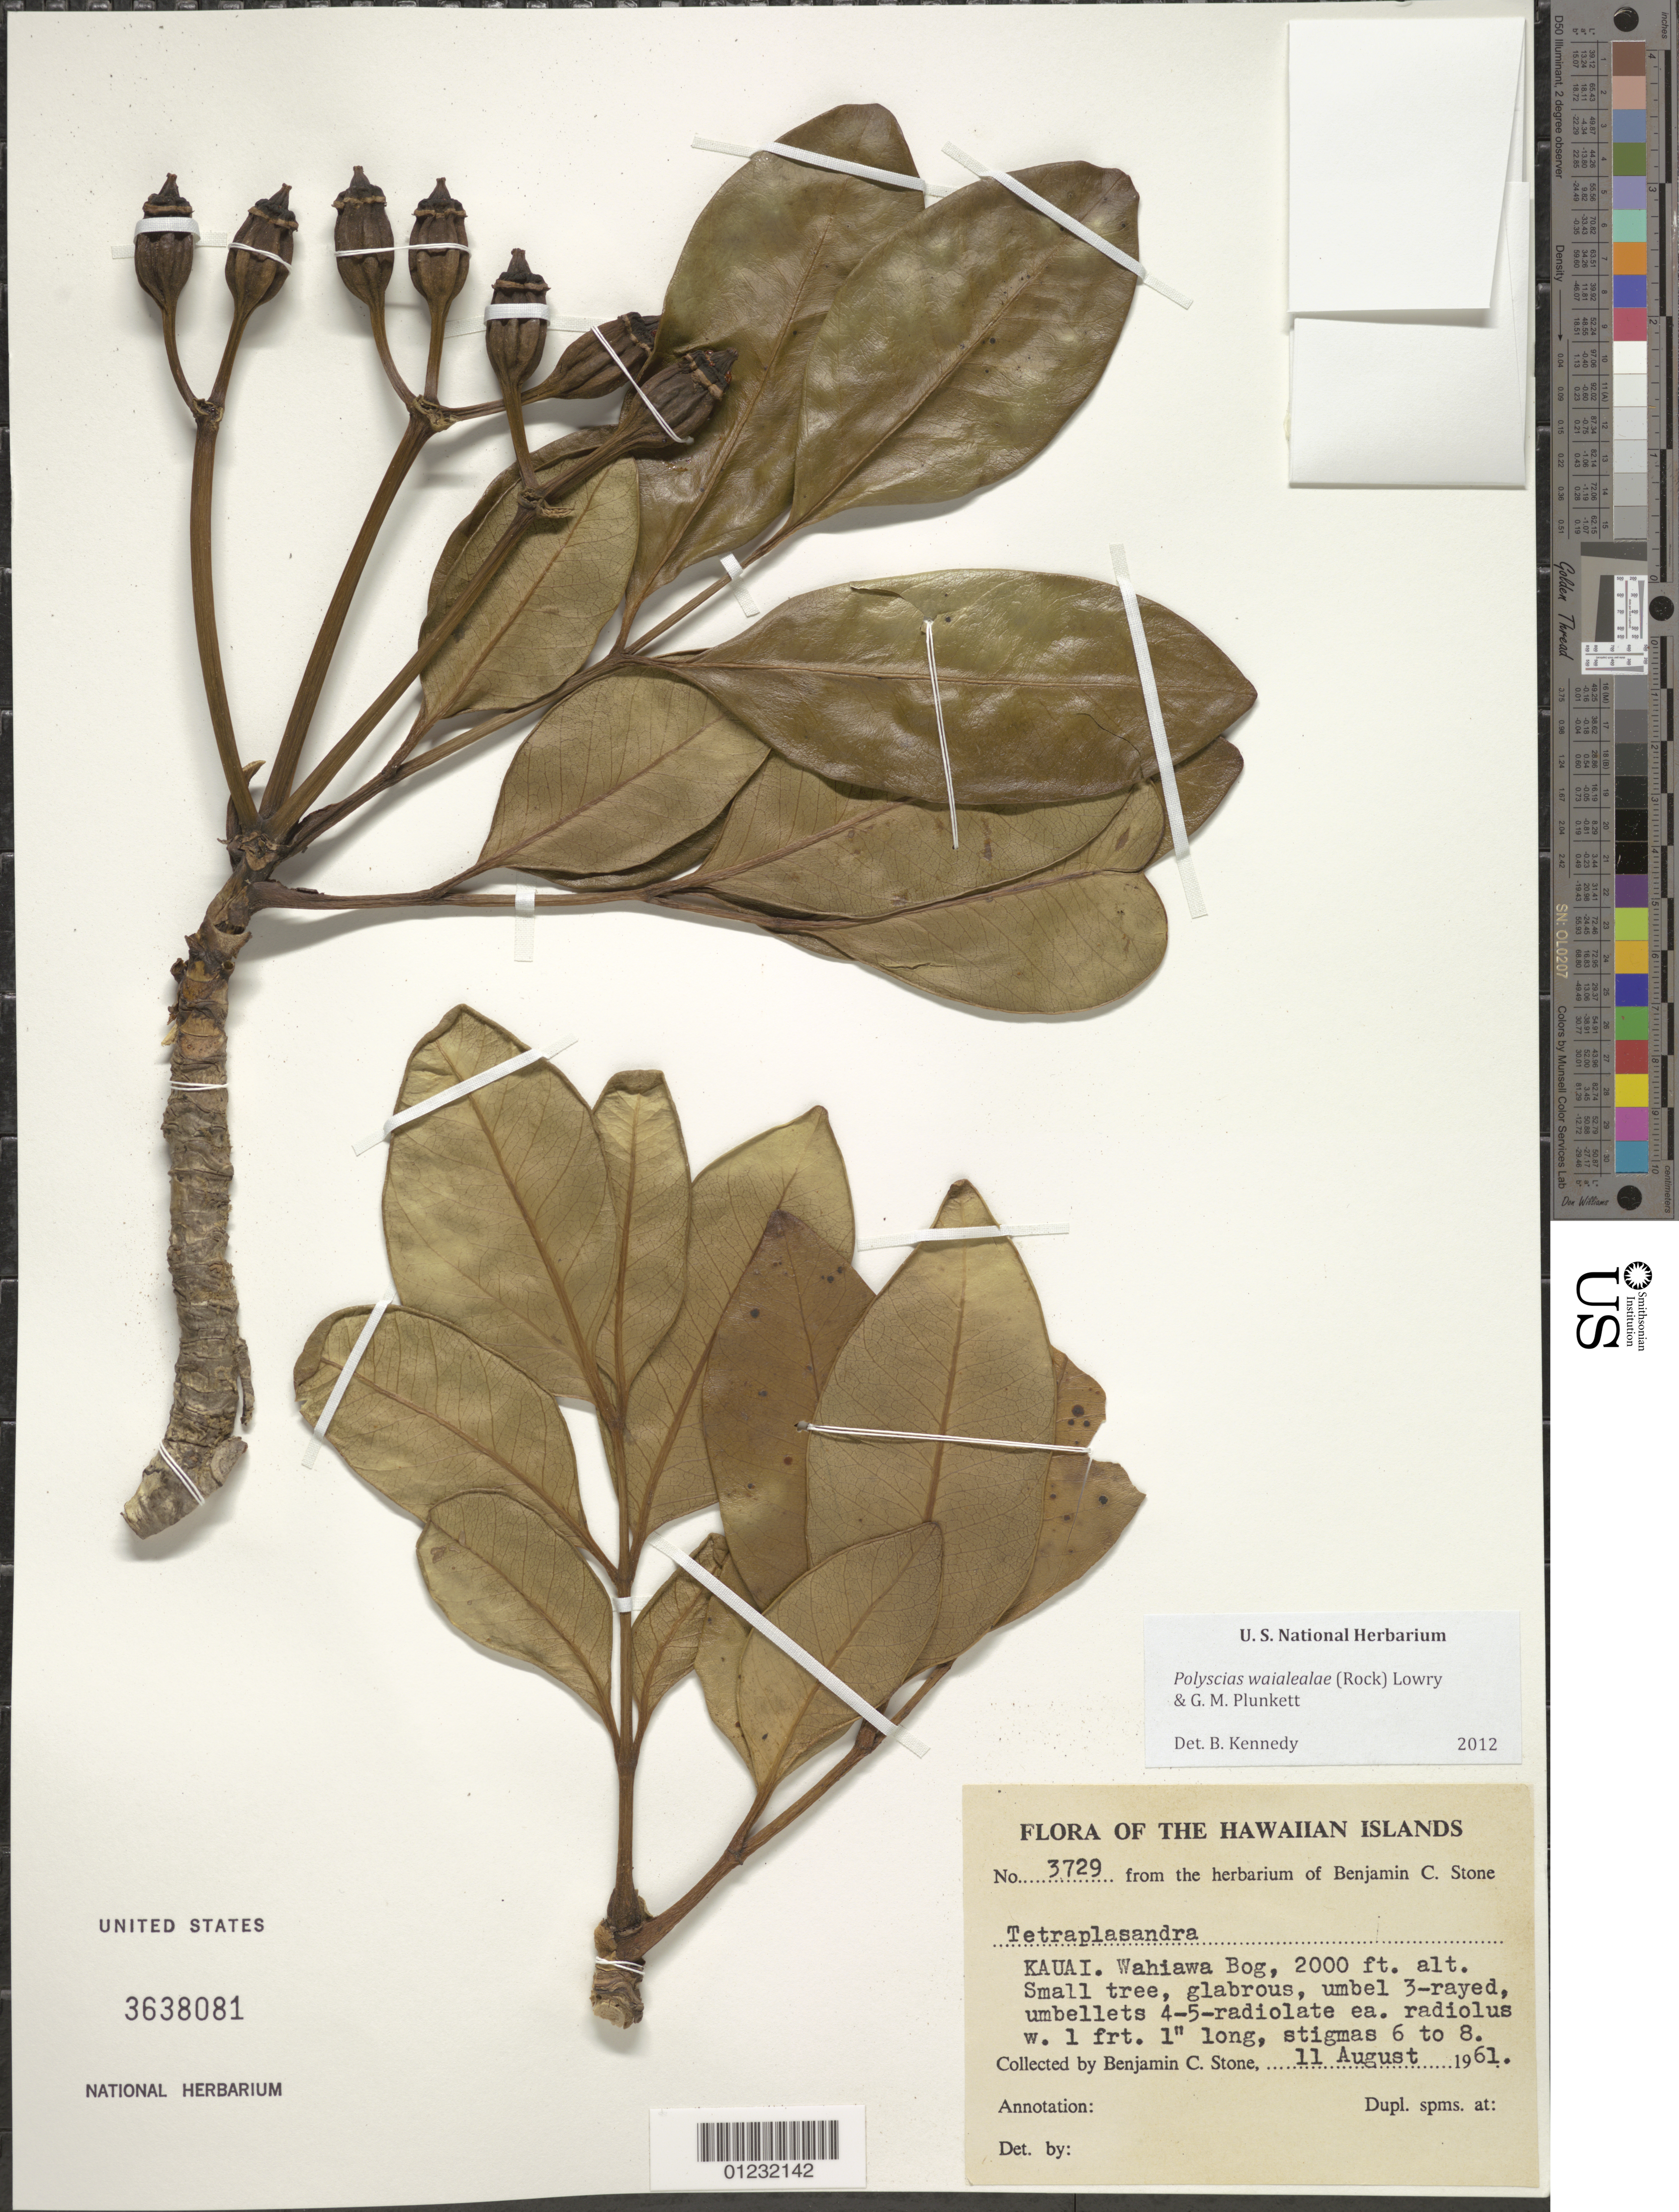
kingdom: Plantae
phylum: Tracheophyta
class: Magnoliopsida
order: Apiales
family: Araliaceae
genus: Polyscias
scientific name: Polyscias waialealae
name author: (Rock) Lowry & G. M. Plunkett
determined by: Kennedy, B.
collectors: B. C. Stone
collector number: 3729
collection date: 1961-08-11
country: United States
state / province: Hawaii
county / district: Kauai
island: Kaua'i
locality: Wahiawa Bog.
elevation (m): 610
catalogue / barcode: US 3638081